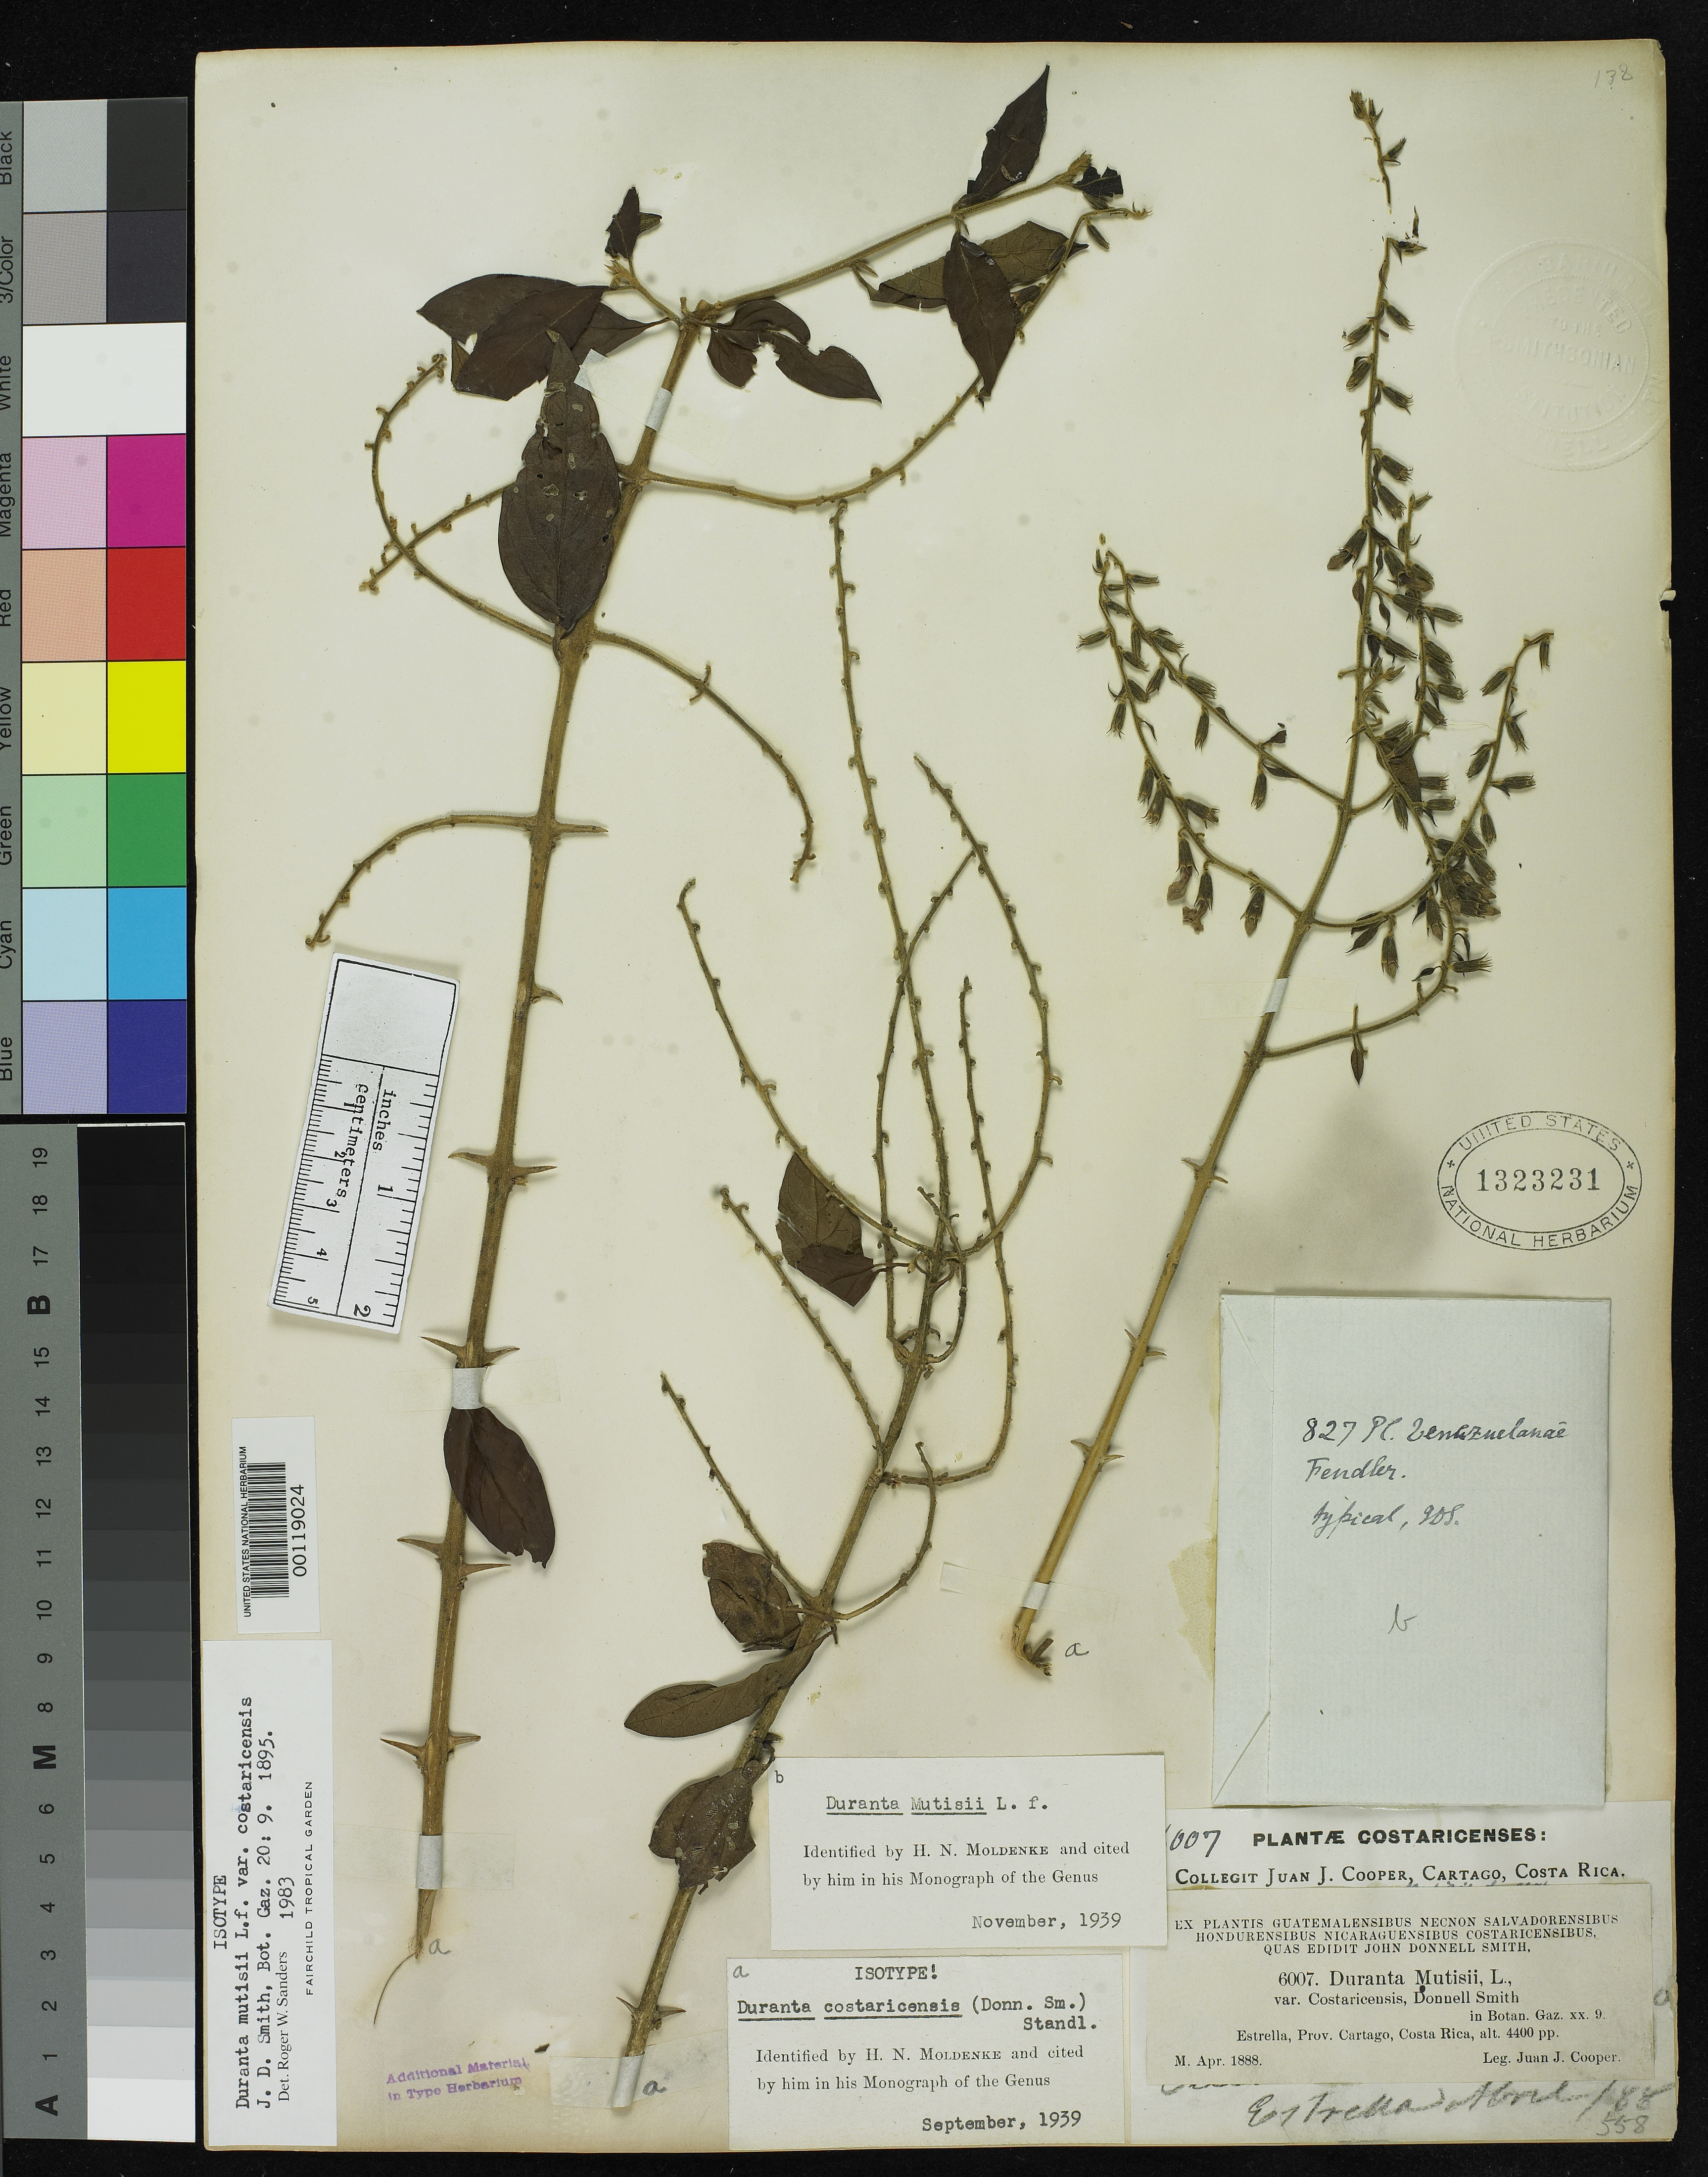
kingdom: Plantae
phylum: Tracheophyta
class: Magnoliopsida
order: Lamiales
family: Verbenaceae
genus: Duranta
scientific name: Duranta mutisii var. costaricensis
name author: Donn. Sm.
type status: Isotype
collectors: J. J. Cooper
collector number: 6007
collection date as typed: Apr 1888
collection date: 1888-04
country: Costa Rica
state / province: Cartago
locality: Estrella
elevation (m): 1341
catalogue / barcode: US 1323231